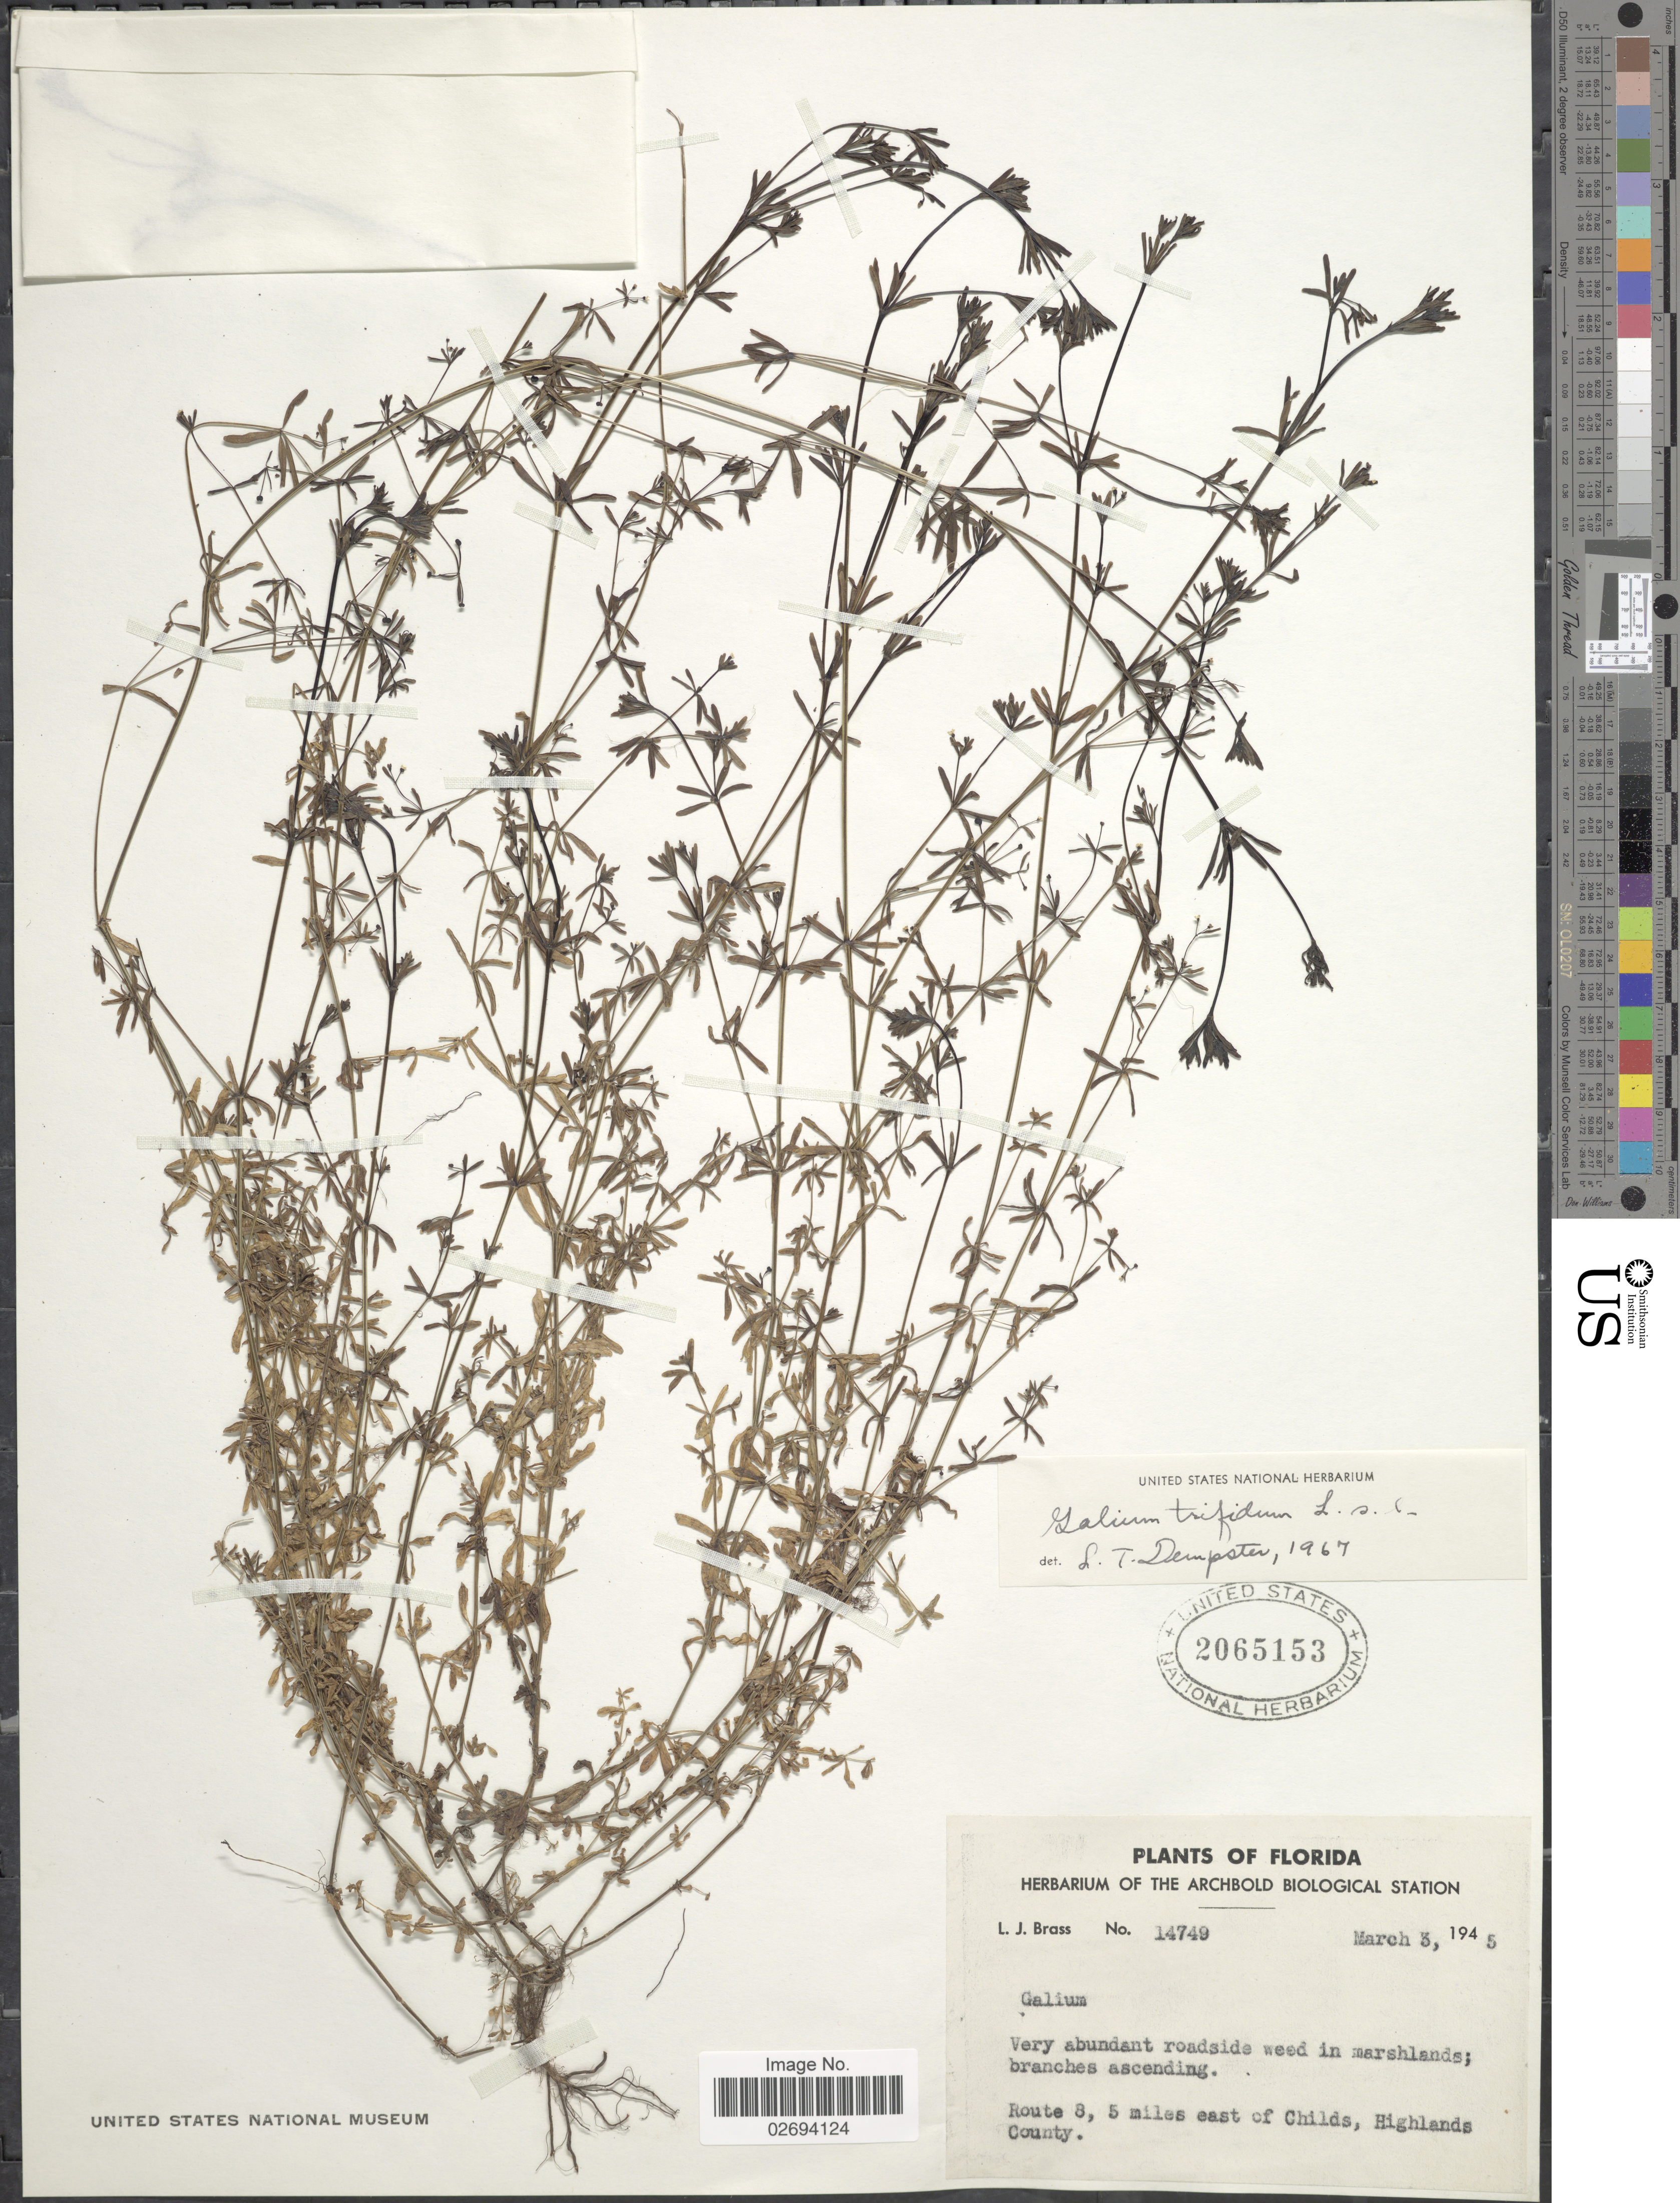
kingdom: Plantae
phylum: Tracheophyta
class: Magnoliopsida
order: Gentianales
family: Rubiaceae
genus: Galium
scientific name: Galium trifidum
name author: L.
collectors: L. J. Brass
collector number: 14749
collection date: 1945-03-03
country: United States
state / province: Florida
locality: Very abundant roadside weed in marshlands; Route 8,5 miles east of Childs Highlands County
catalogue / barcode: US 2065153